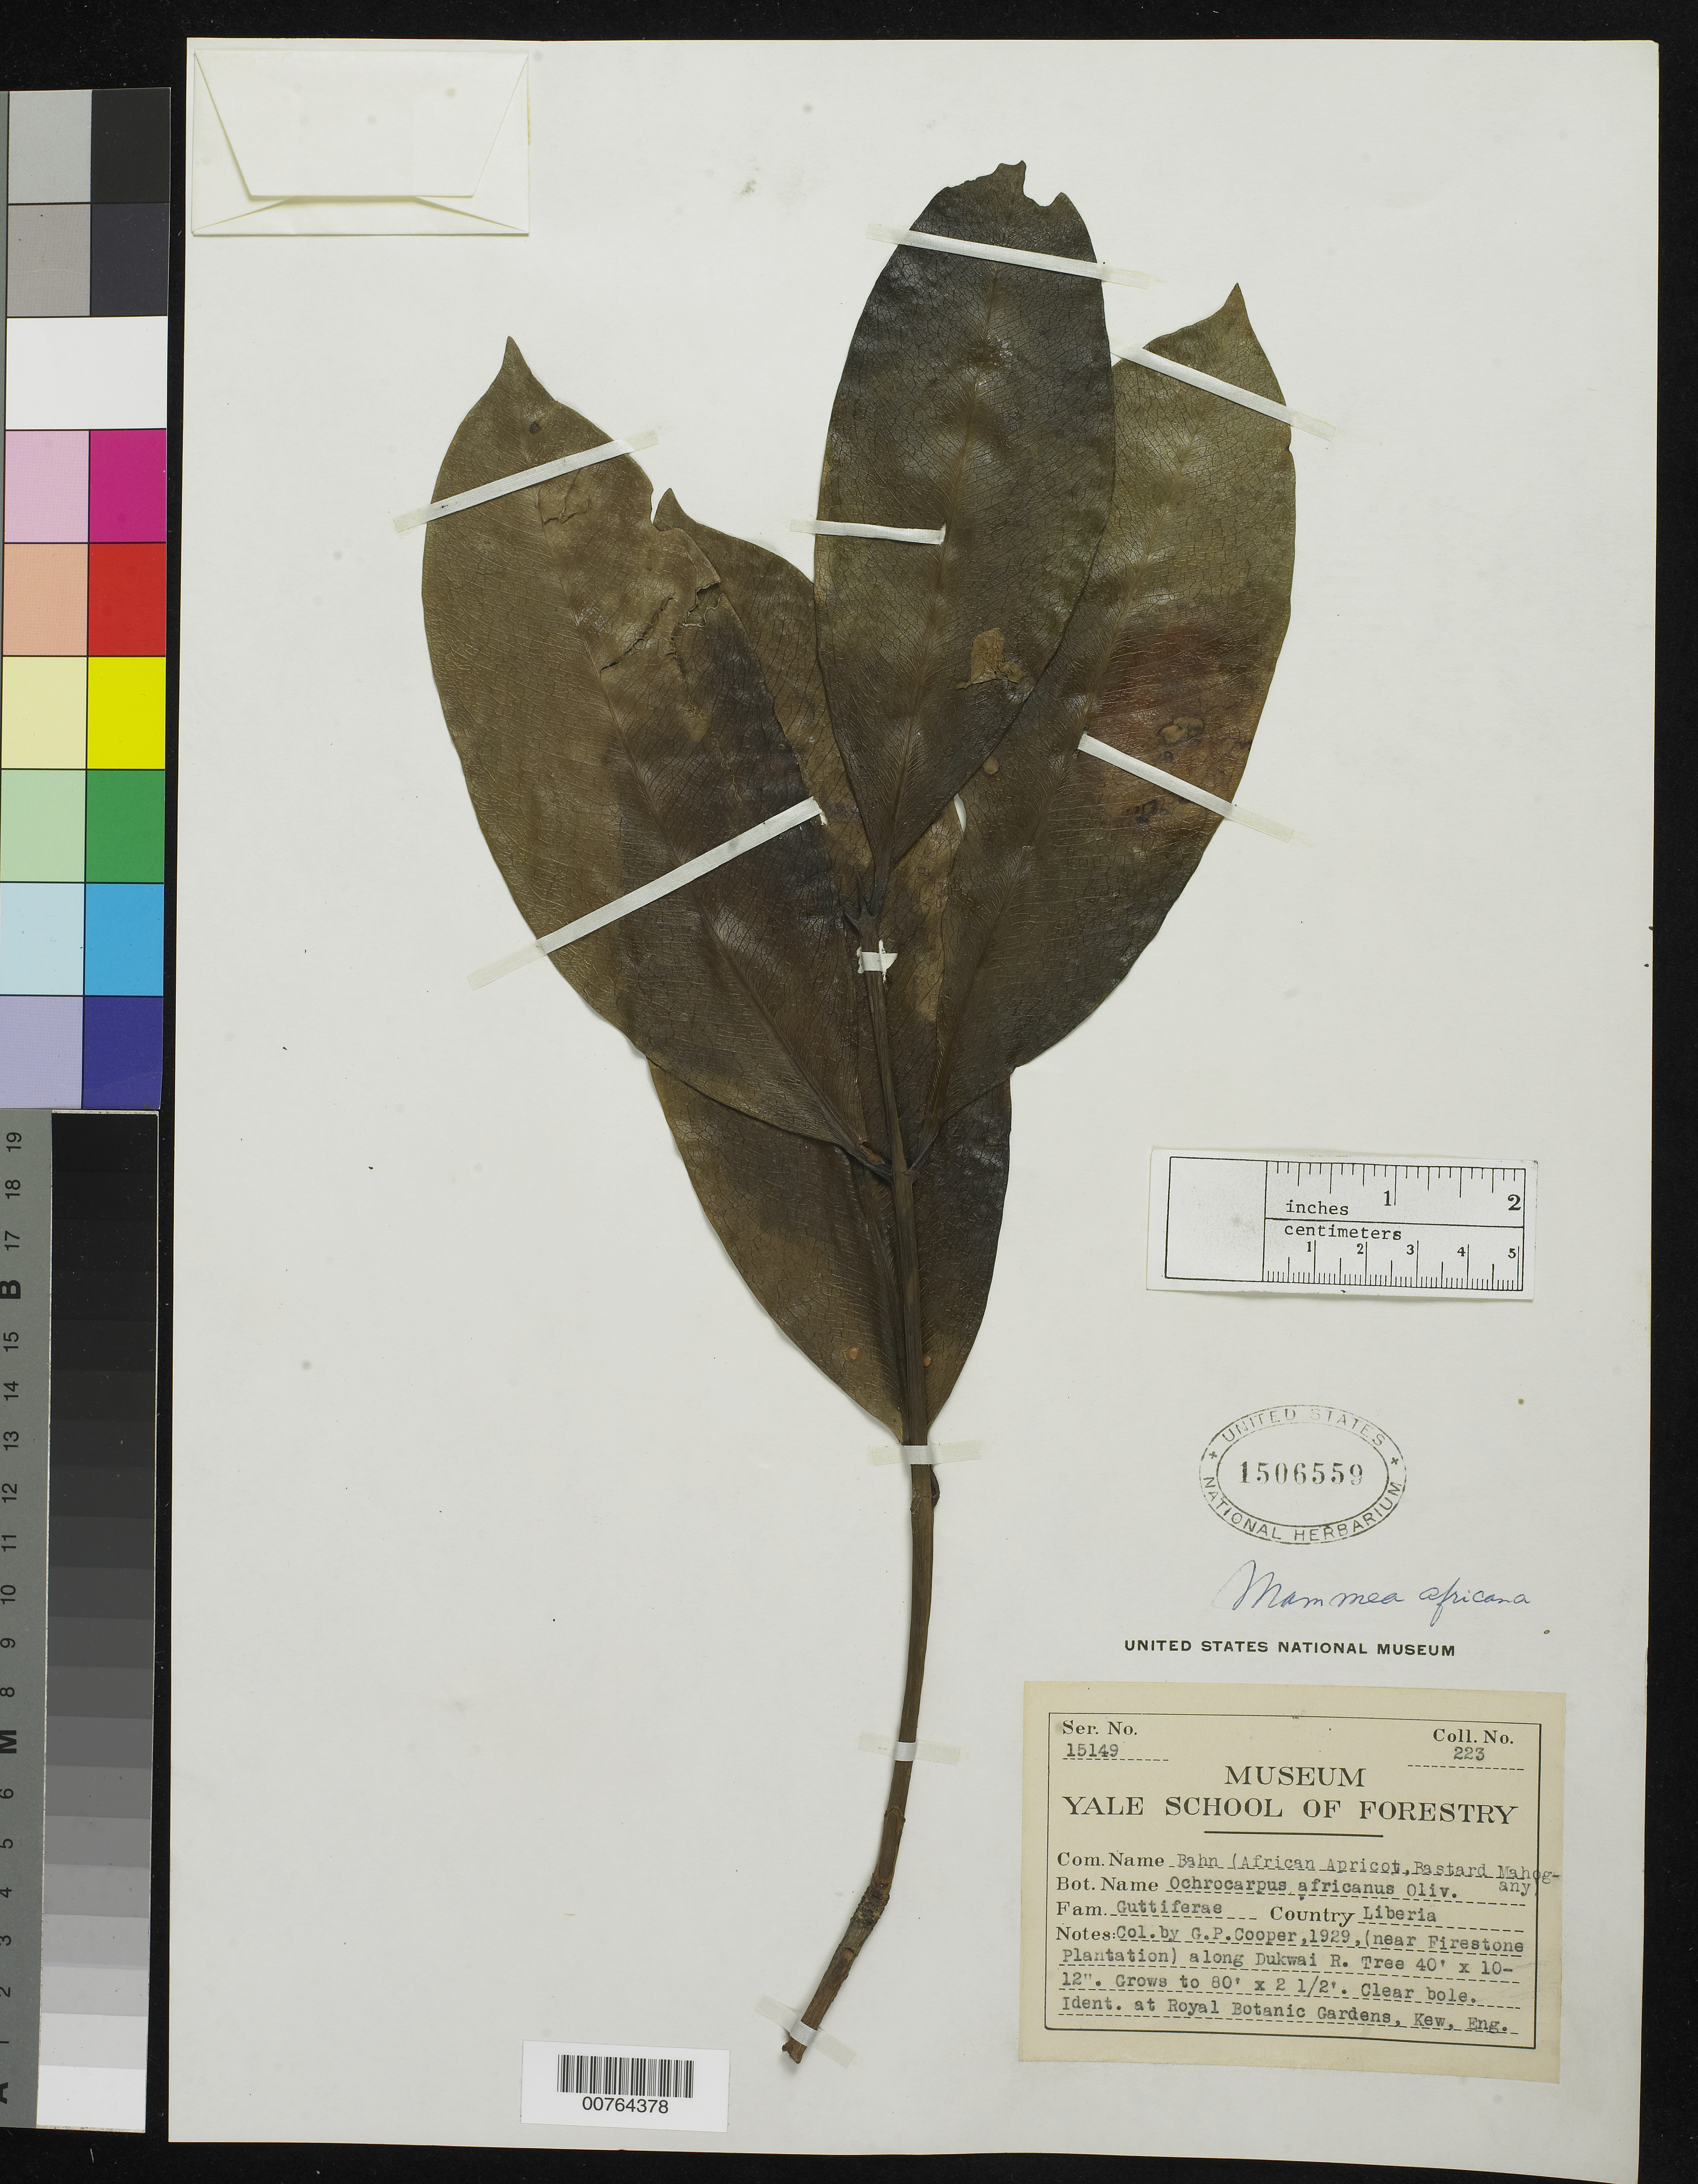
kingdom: Plantae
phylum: Tracheophyta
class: Magnoliopsida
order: Malpighiales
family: Calophyllaceae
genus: Mammea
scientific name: Mammea africana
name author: Sabine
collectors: G. Cooper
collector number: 223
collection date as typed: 1929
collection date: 1929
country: Liberia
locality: (near Firestone Plantations) along Dukwai River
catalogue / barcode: US 1506559